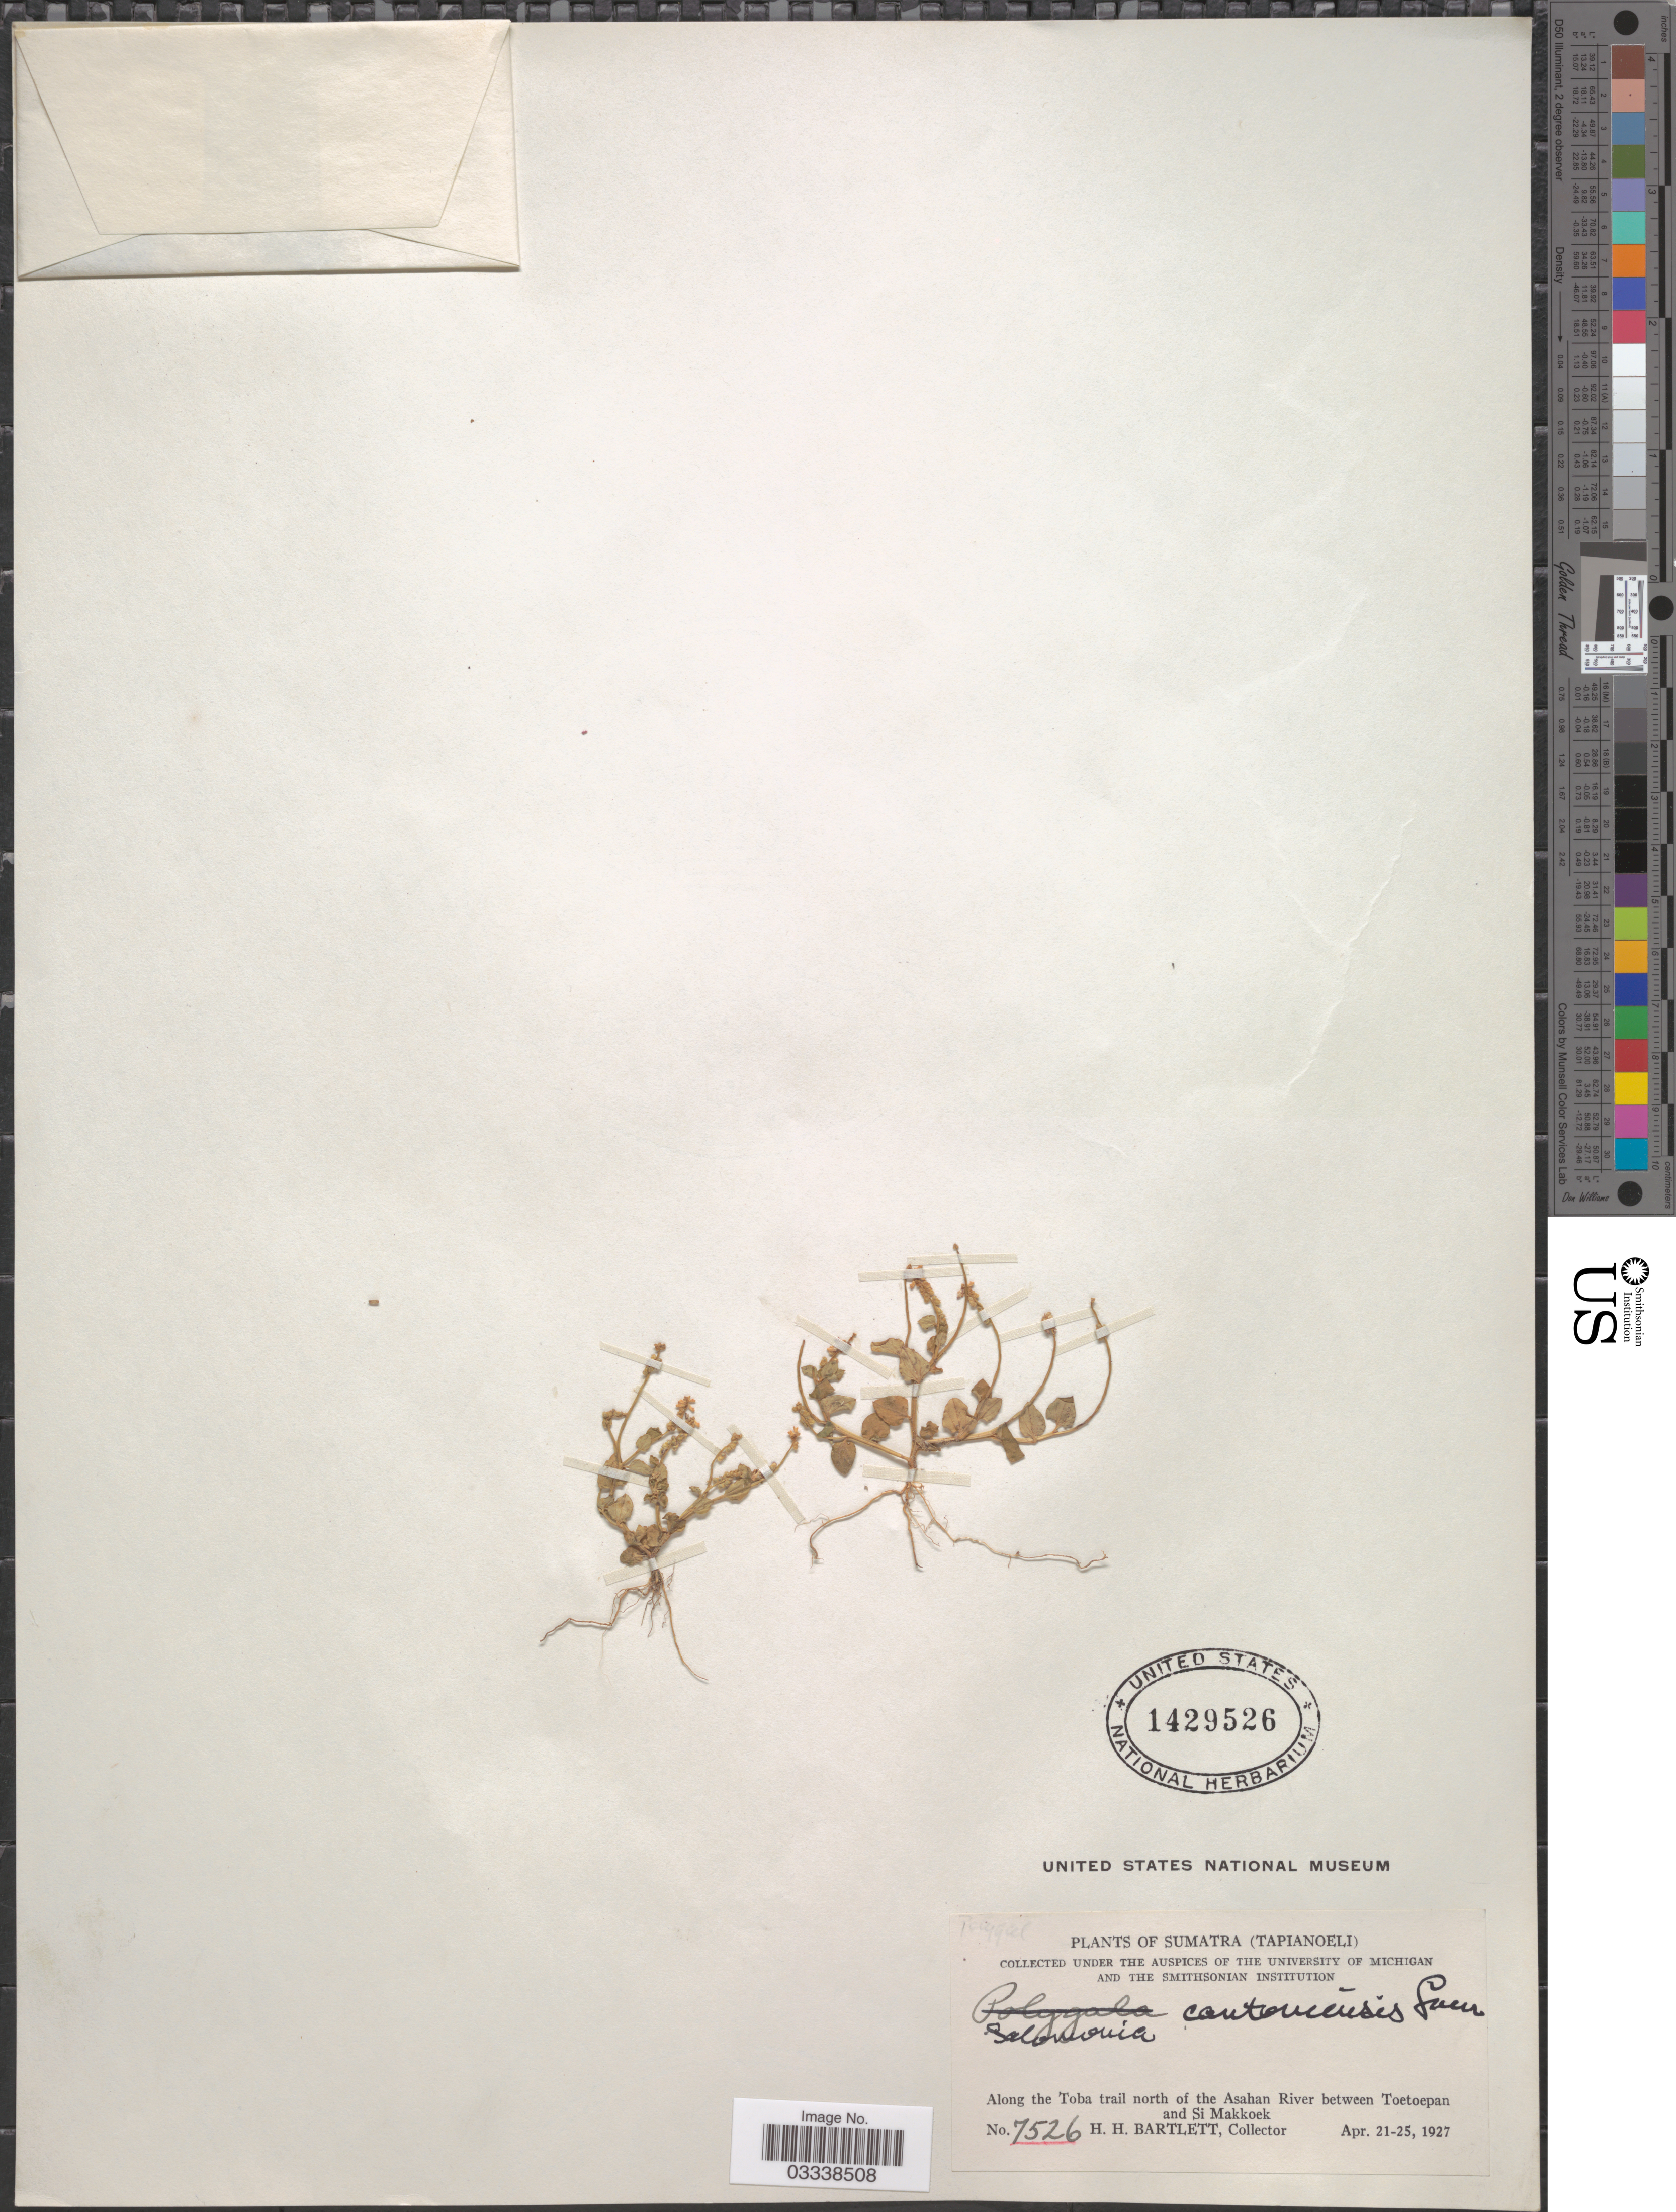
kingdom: Plantae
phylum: Tracheophyta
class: Magnoliopsida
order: Fabales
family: Polygalaceae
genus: Salomonia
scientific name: Salomonia cantoniensis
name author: Lour.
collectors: H. H. Bartlett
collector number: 7526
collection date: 1927-04-21/1927-04-25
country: Indonesia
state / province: Sumatra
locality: (Tapianoeli) Along the Toba trail north of the Asahan River between Toetoepan and Si Makkoek.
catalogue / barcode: US 1429526